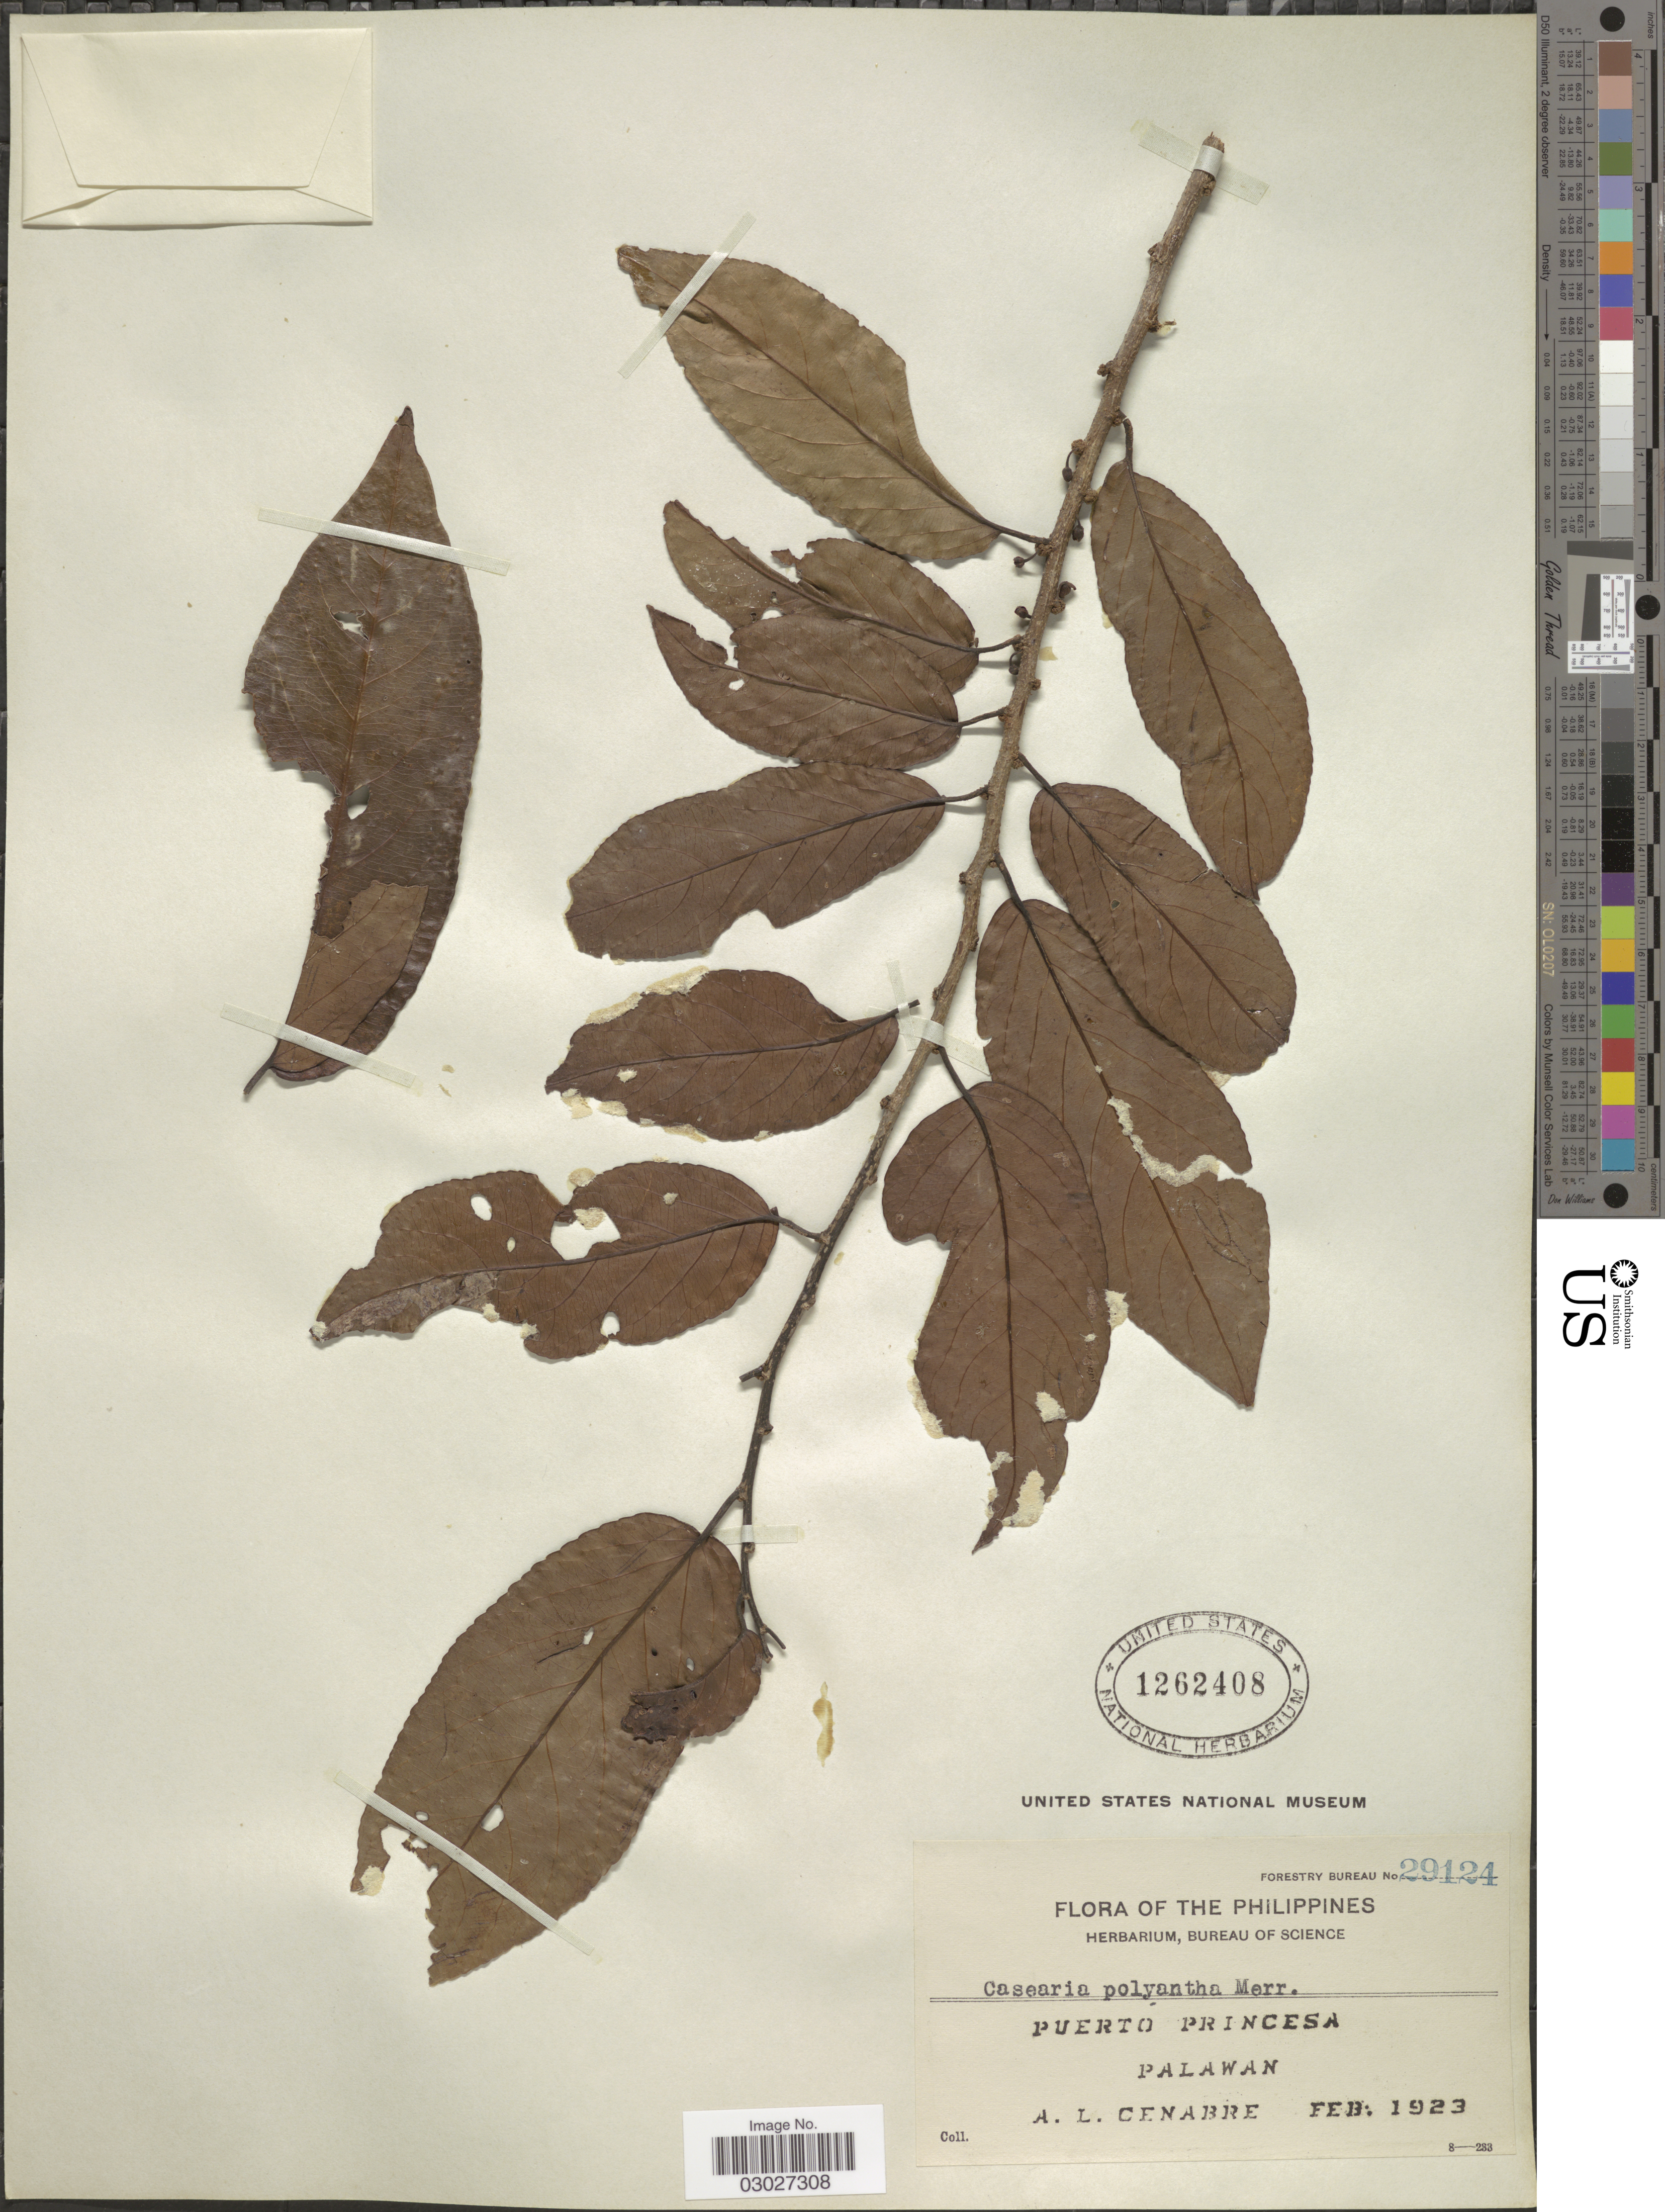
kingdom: Plantae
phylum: Tracheophyta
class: Magnoliopsida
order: Malpighiales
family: Salicaceae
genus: Casearia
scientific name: Casearia grewiifolia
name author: Vent.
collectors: A. Cenabre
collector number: Forestry Bureau 29124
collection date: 1923-02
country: Philippines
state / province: Mimaropa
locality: Puerto Princesa, Palawan.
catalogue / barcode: US 1262408